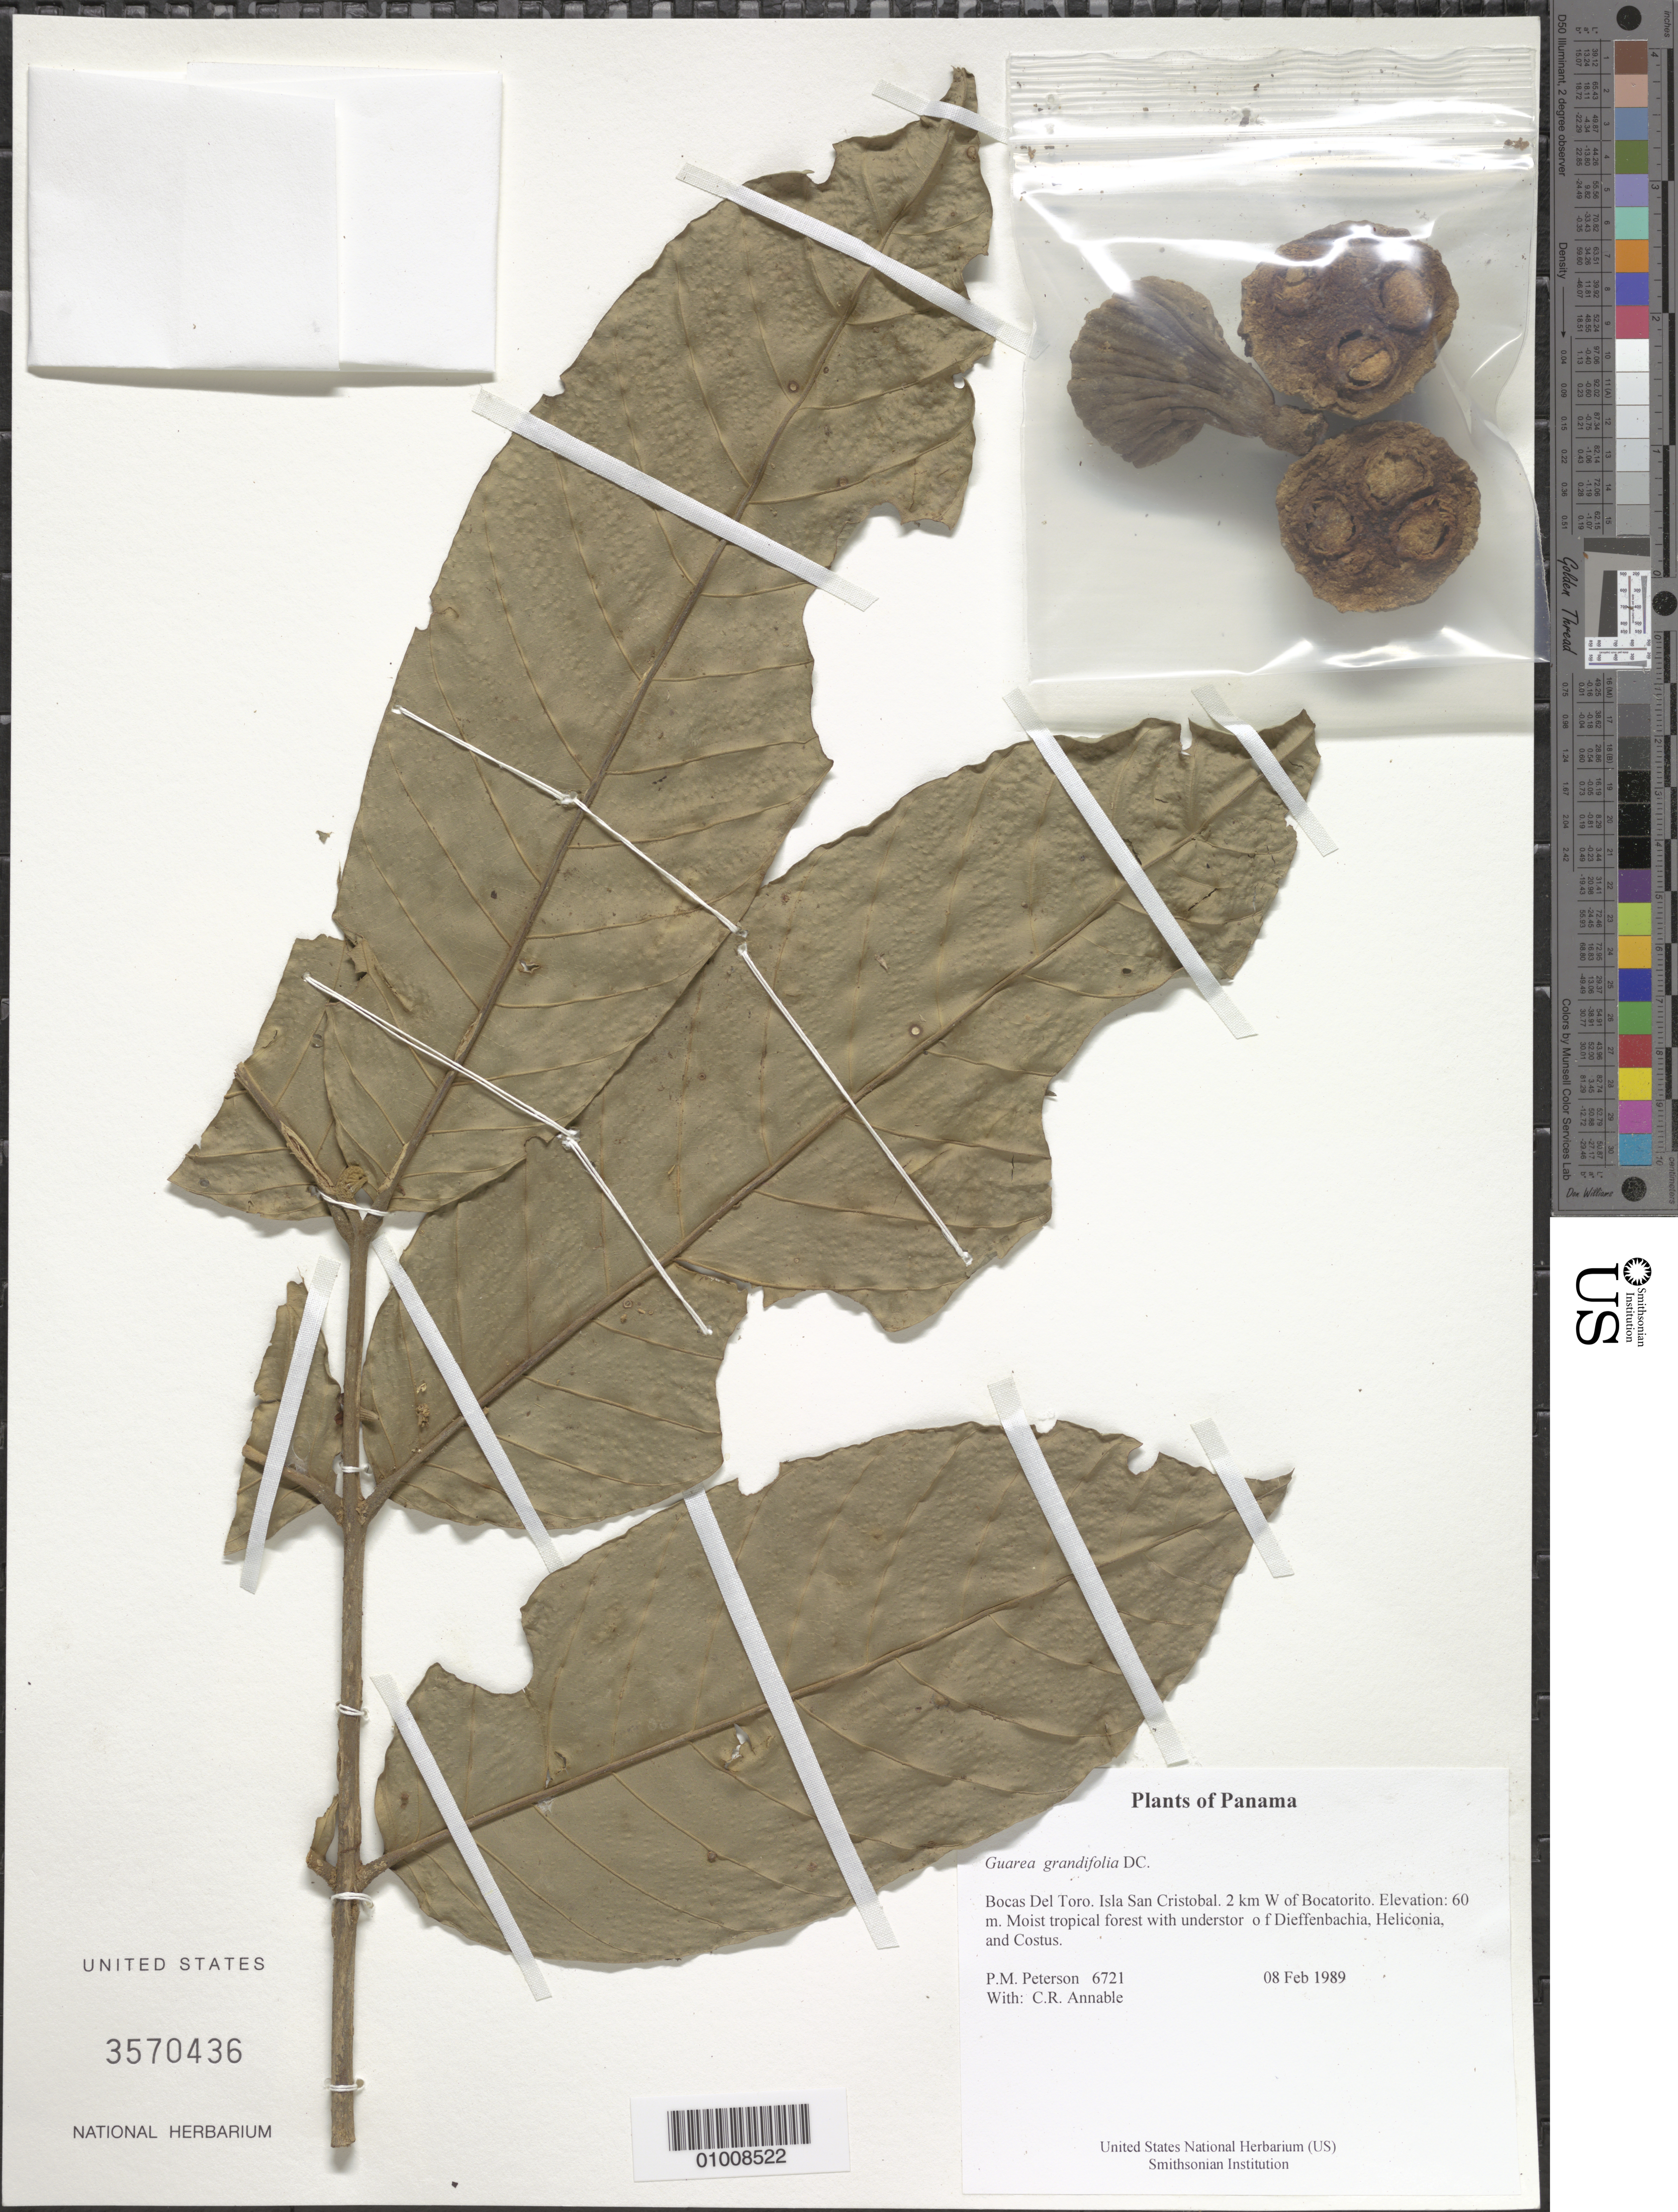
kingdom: Plantae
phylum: Tracheophyta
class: Magnoliopsida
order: Sapindales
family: Meliaceae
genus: Guarea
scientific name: Guarea grandifolia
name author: DC.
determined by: Gereau, R. E.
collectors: P. M. Peterson & C. R. Annable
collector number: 06721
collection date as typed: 08 Feb 1989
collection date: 1989-02-08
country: Panama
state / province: Bocas del Toro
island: San Cristobal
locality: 2 km W of Bocatorito.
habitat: Moist tropical forest with understory of Dieffenbachia, Heliconia, and Costus.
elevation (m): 60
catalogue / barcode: US 3570436